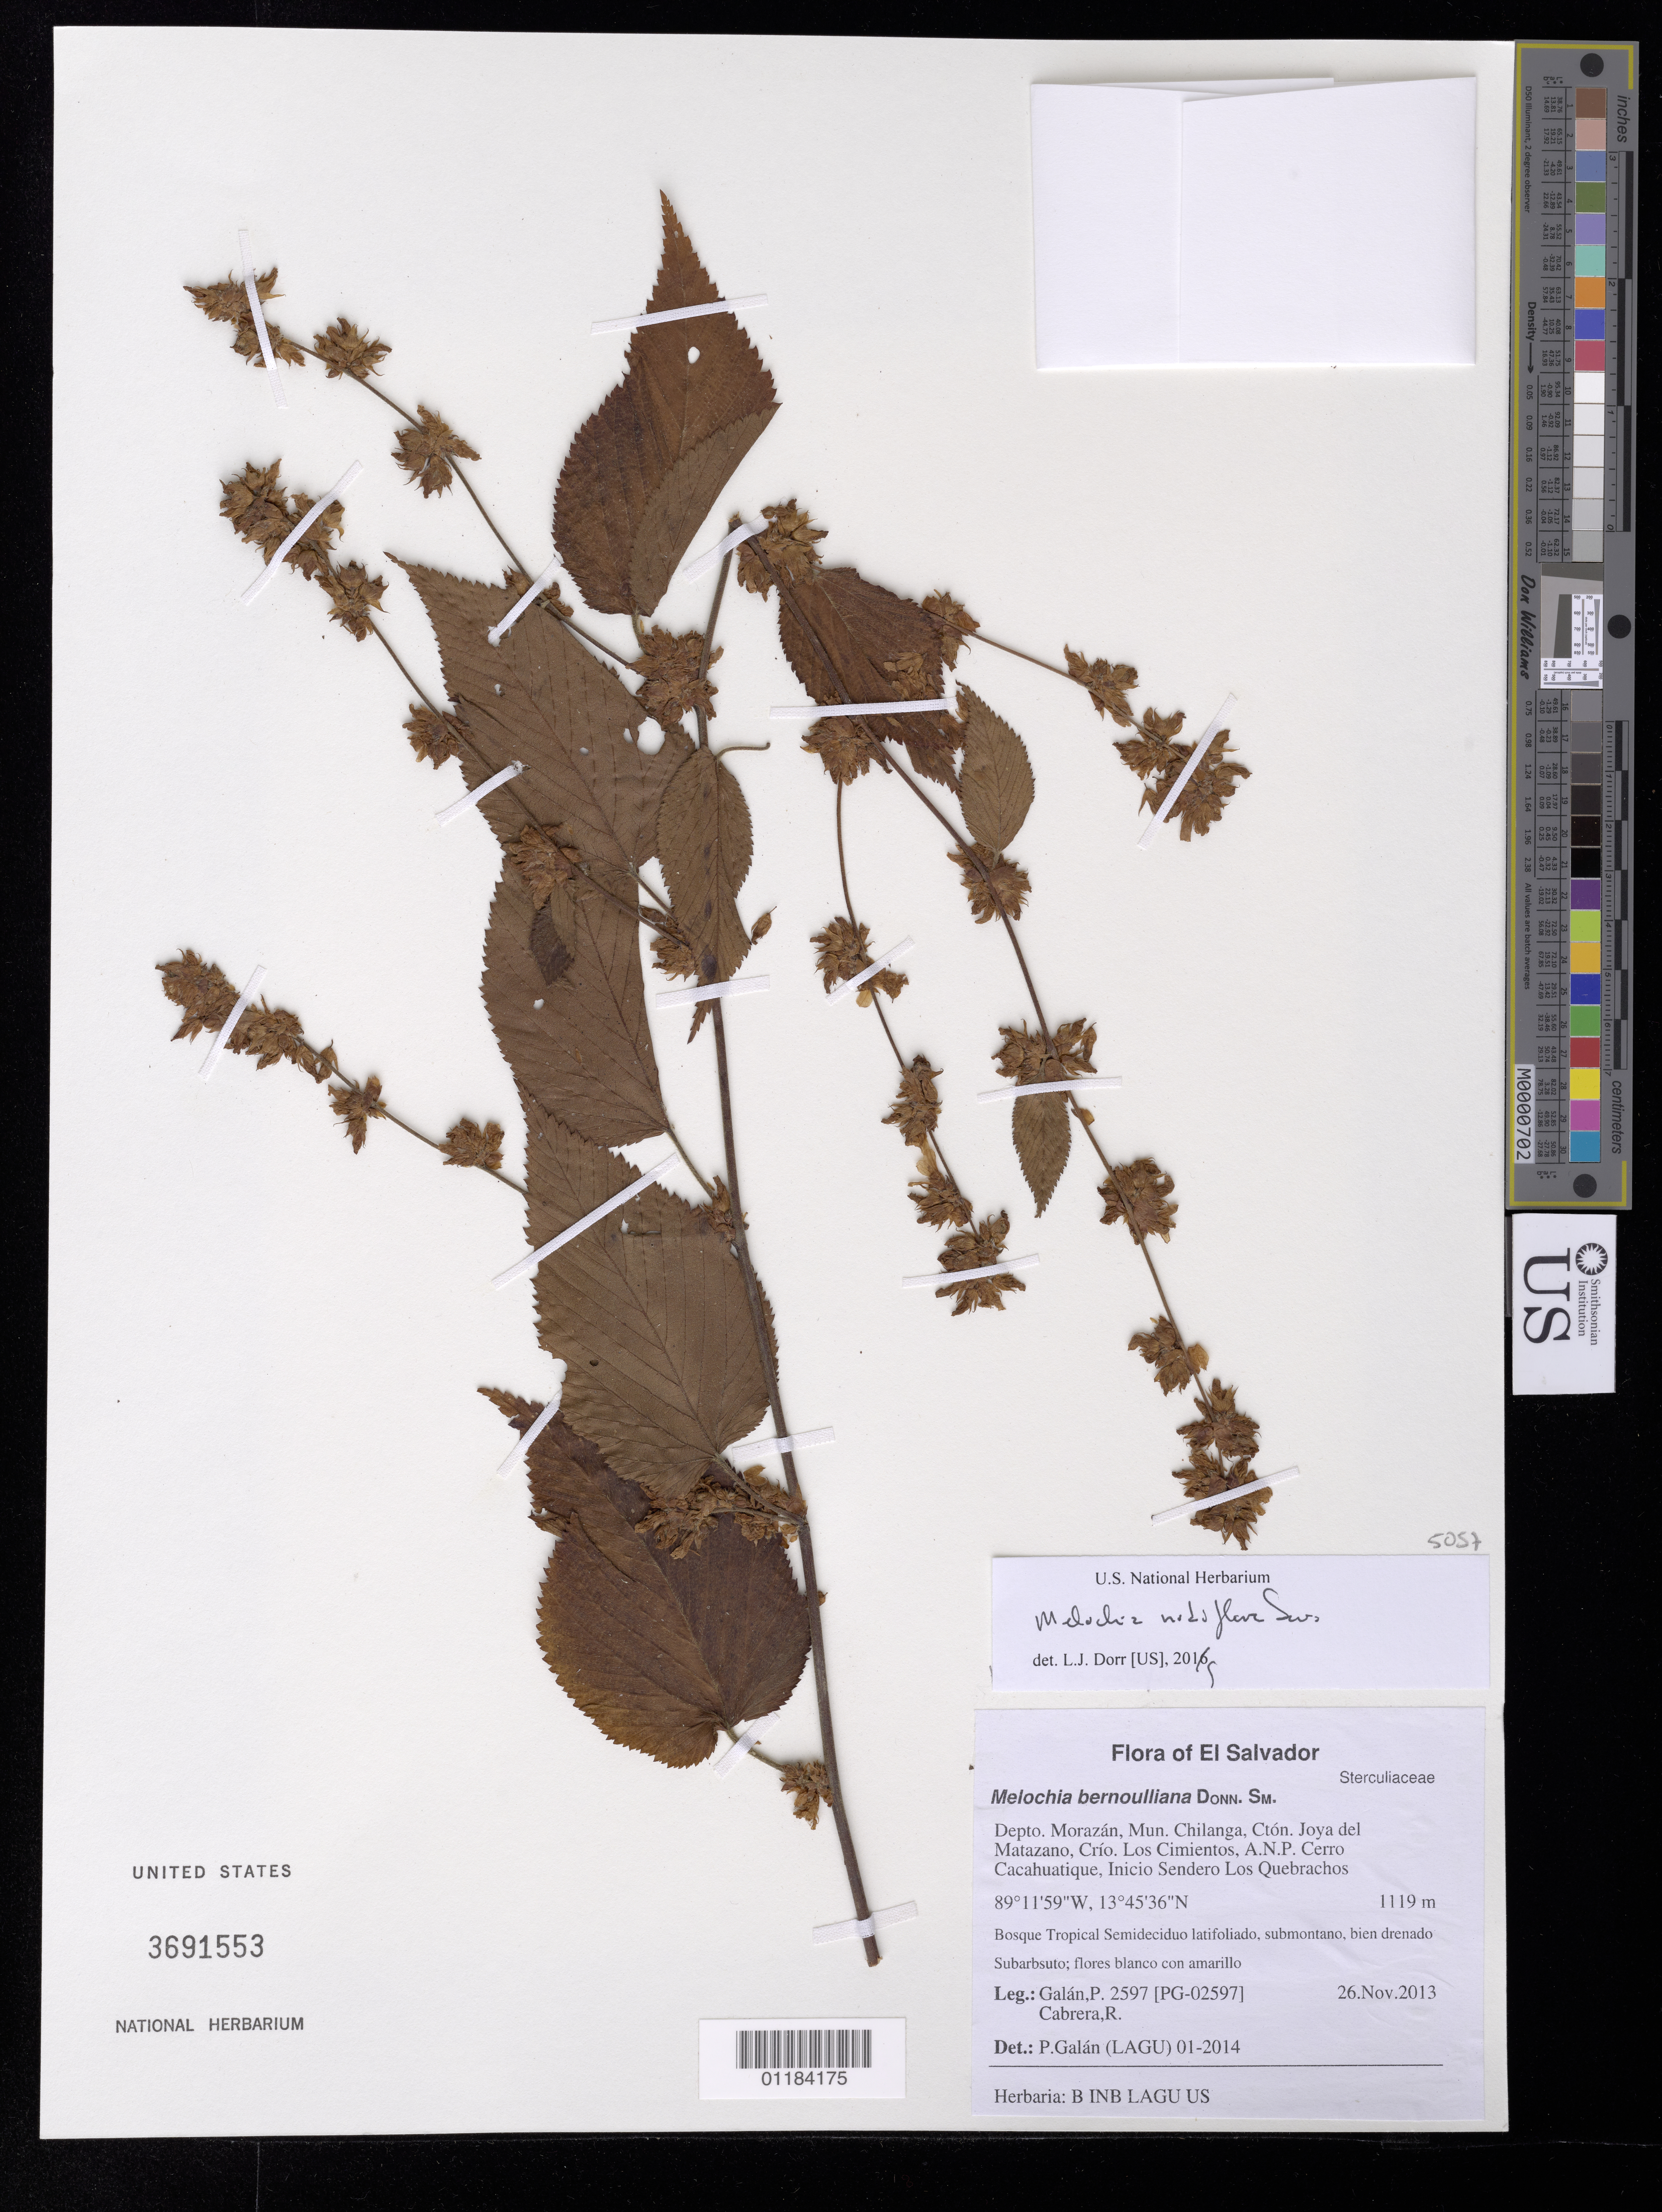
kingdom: Plantae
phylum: Tracheophyta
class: Magnoliopsida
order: Malvales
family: Malvaceae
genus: Melochia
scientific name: Melochia nodiflora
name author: Sw.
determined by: Dorr, L. J., (BOT), Smithsonian Institution - National Museum of Natural History (UNITED STATES)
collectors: P. Galan & R. Cabrera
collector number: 2597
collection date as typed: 26.Nov.2013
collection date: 2013-11-26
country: El Salvador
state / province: Morazán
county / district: Chilanga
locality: Cton. Joya del Matazano, Crio. Los Cimientos, A.N.P. Cerro Cacahuatique, Inicio Sendero Los Quebrachos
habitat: bosque tropical semideciduo latifoliado, submontano, bien drenado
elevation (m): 1119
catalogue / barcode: US 3691553